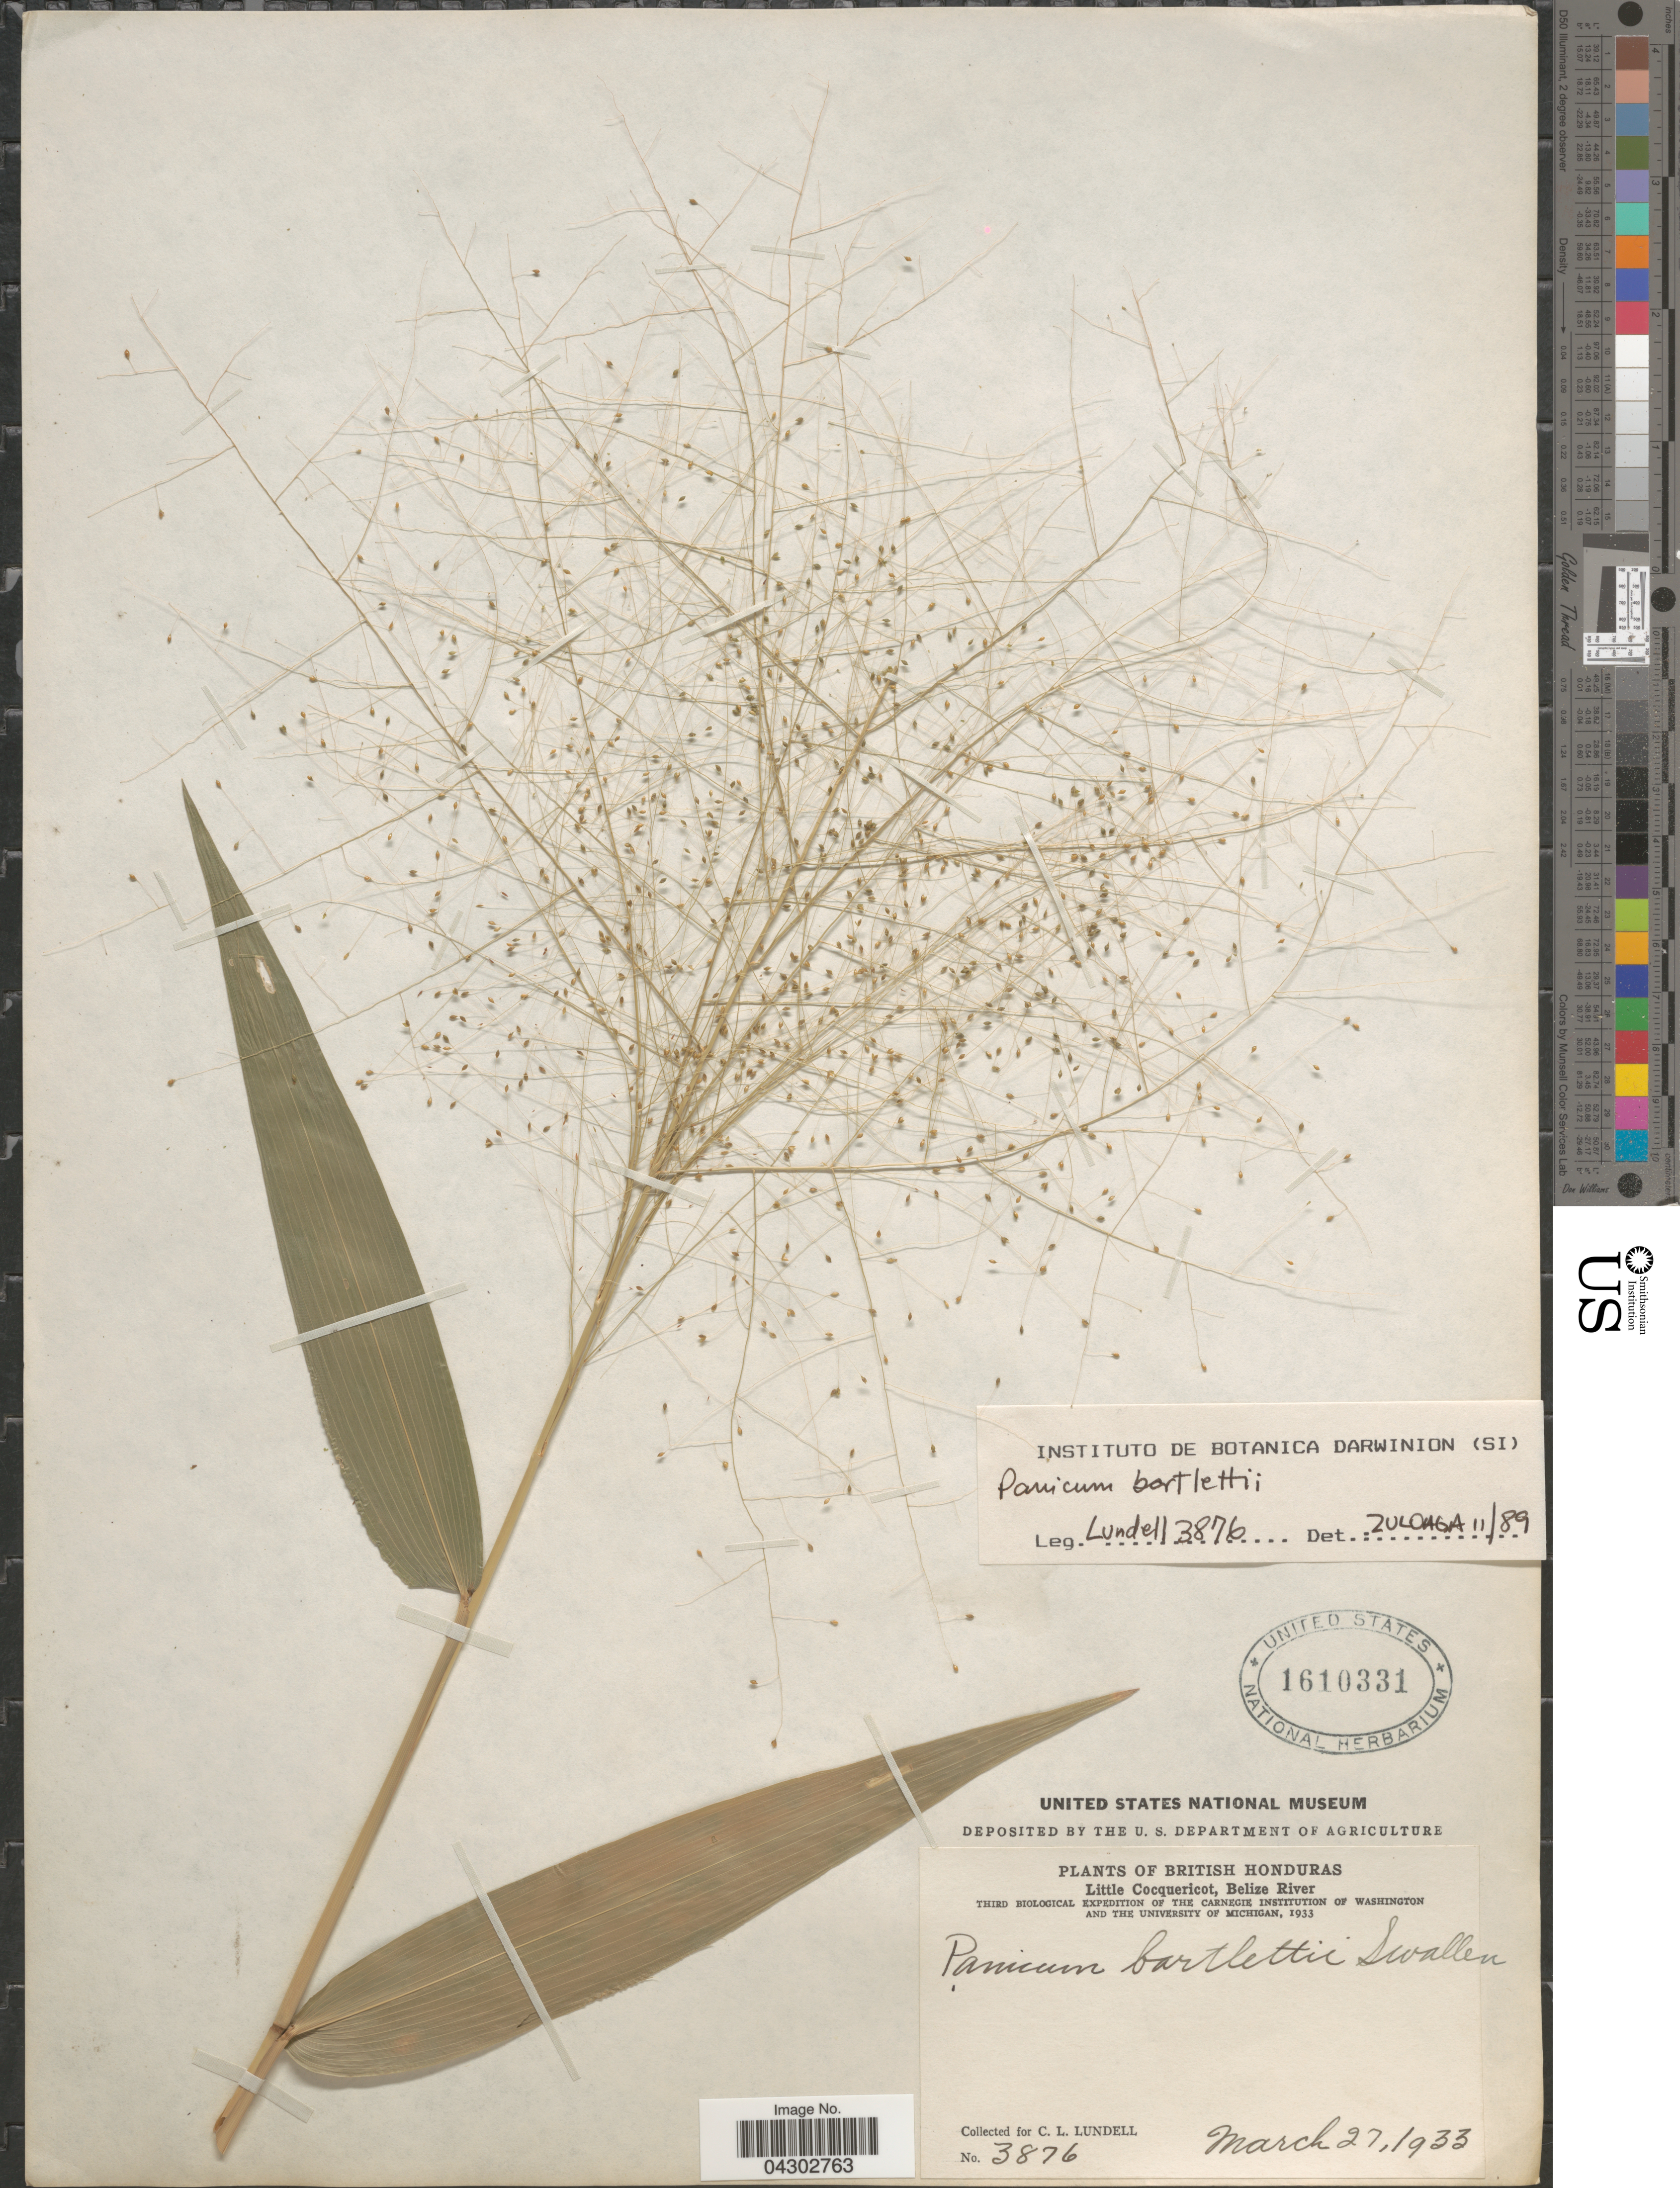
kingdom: Plantae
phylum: Tracheophyta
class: Liliopsida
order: Poales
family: Poaceae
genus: Panicum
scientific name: Panicum bartlettii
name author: Swallen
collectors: C. L. Lundell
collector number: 3876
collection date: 1933-03-27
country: Belize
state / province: Belize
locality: British Honduras. Little Cocquricot, Belize River. Third Biological Expedition of the Carnegie Institution of Washington and the University of Michigan, 1933.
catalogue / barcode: US 1610331